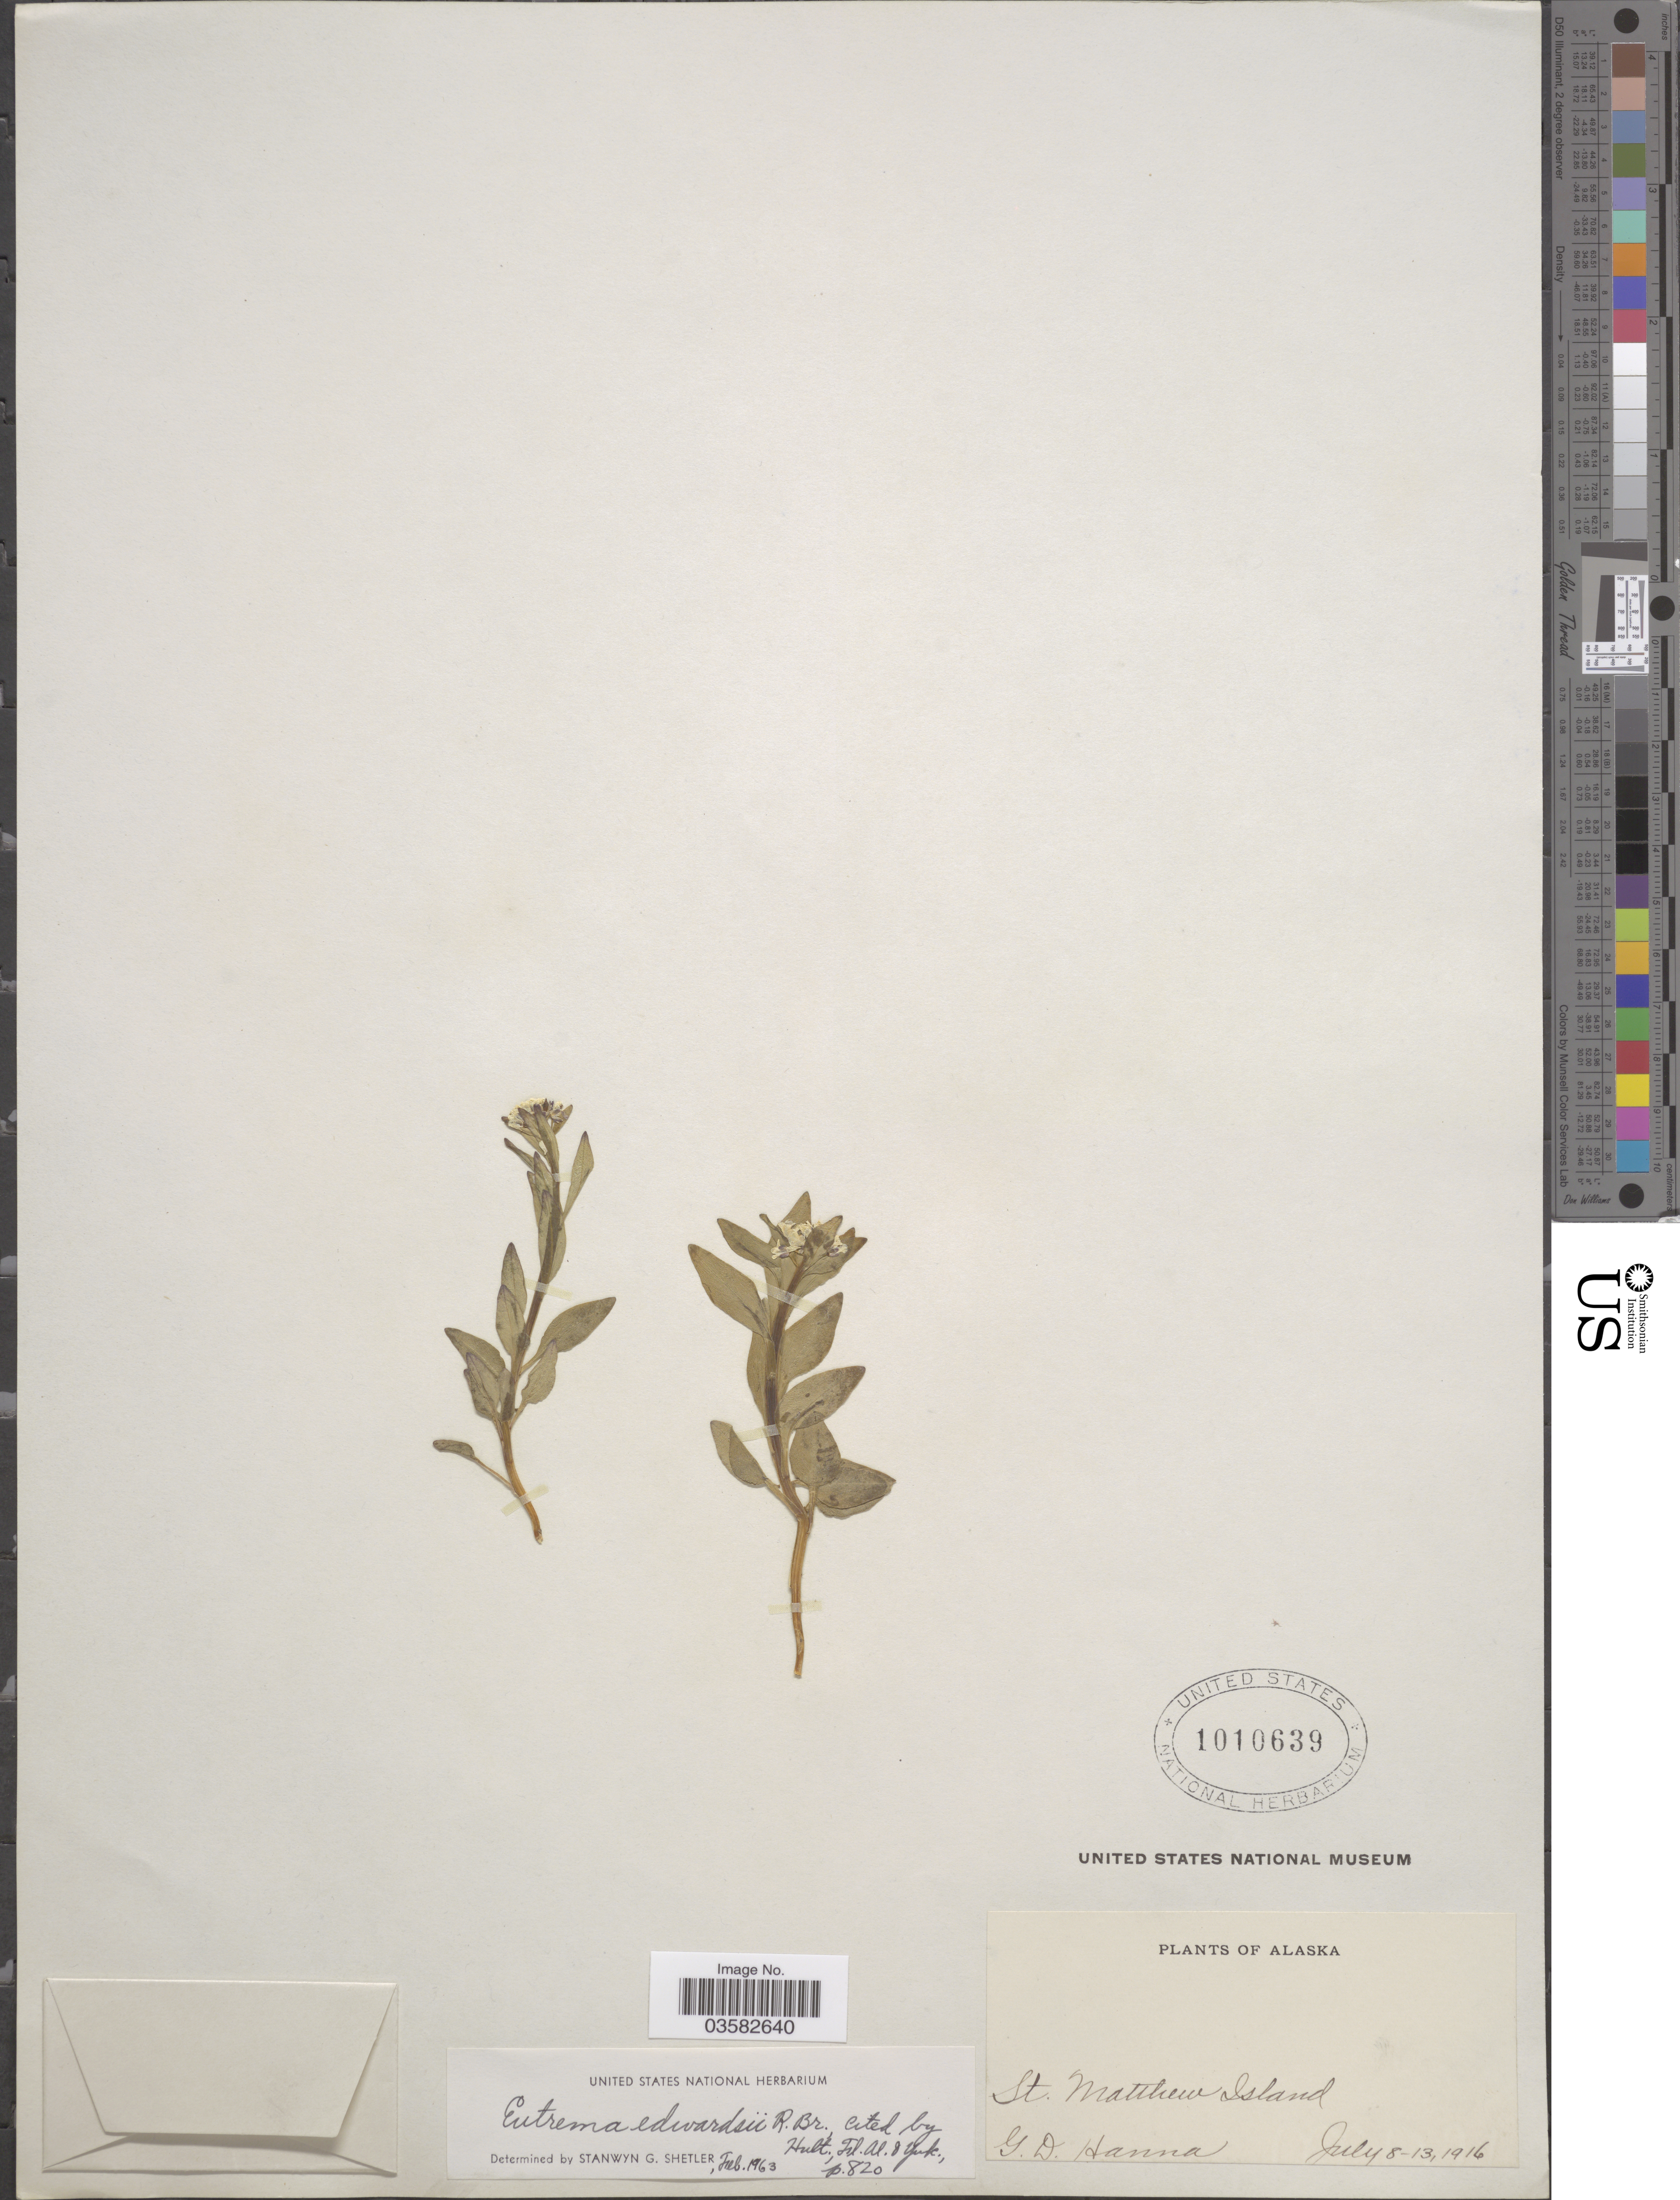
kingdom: Plantae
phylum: Tracheophyta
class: Magnoliopsida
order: Brassicales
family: Brassicaceae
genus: Eutrema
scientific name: Eutrema edwardsii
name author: R. Br.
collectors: G. D. Hanna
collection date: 1916-07-08/1916-07-13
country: United States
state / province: Alaska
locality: St. Matthew Island.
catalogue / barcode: US 1010639